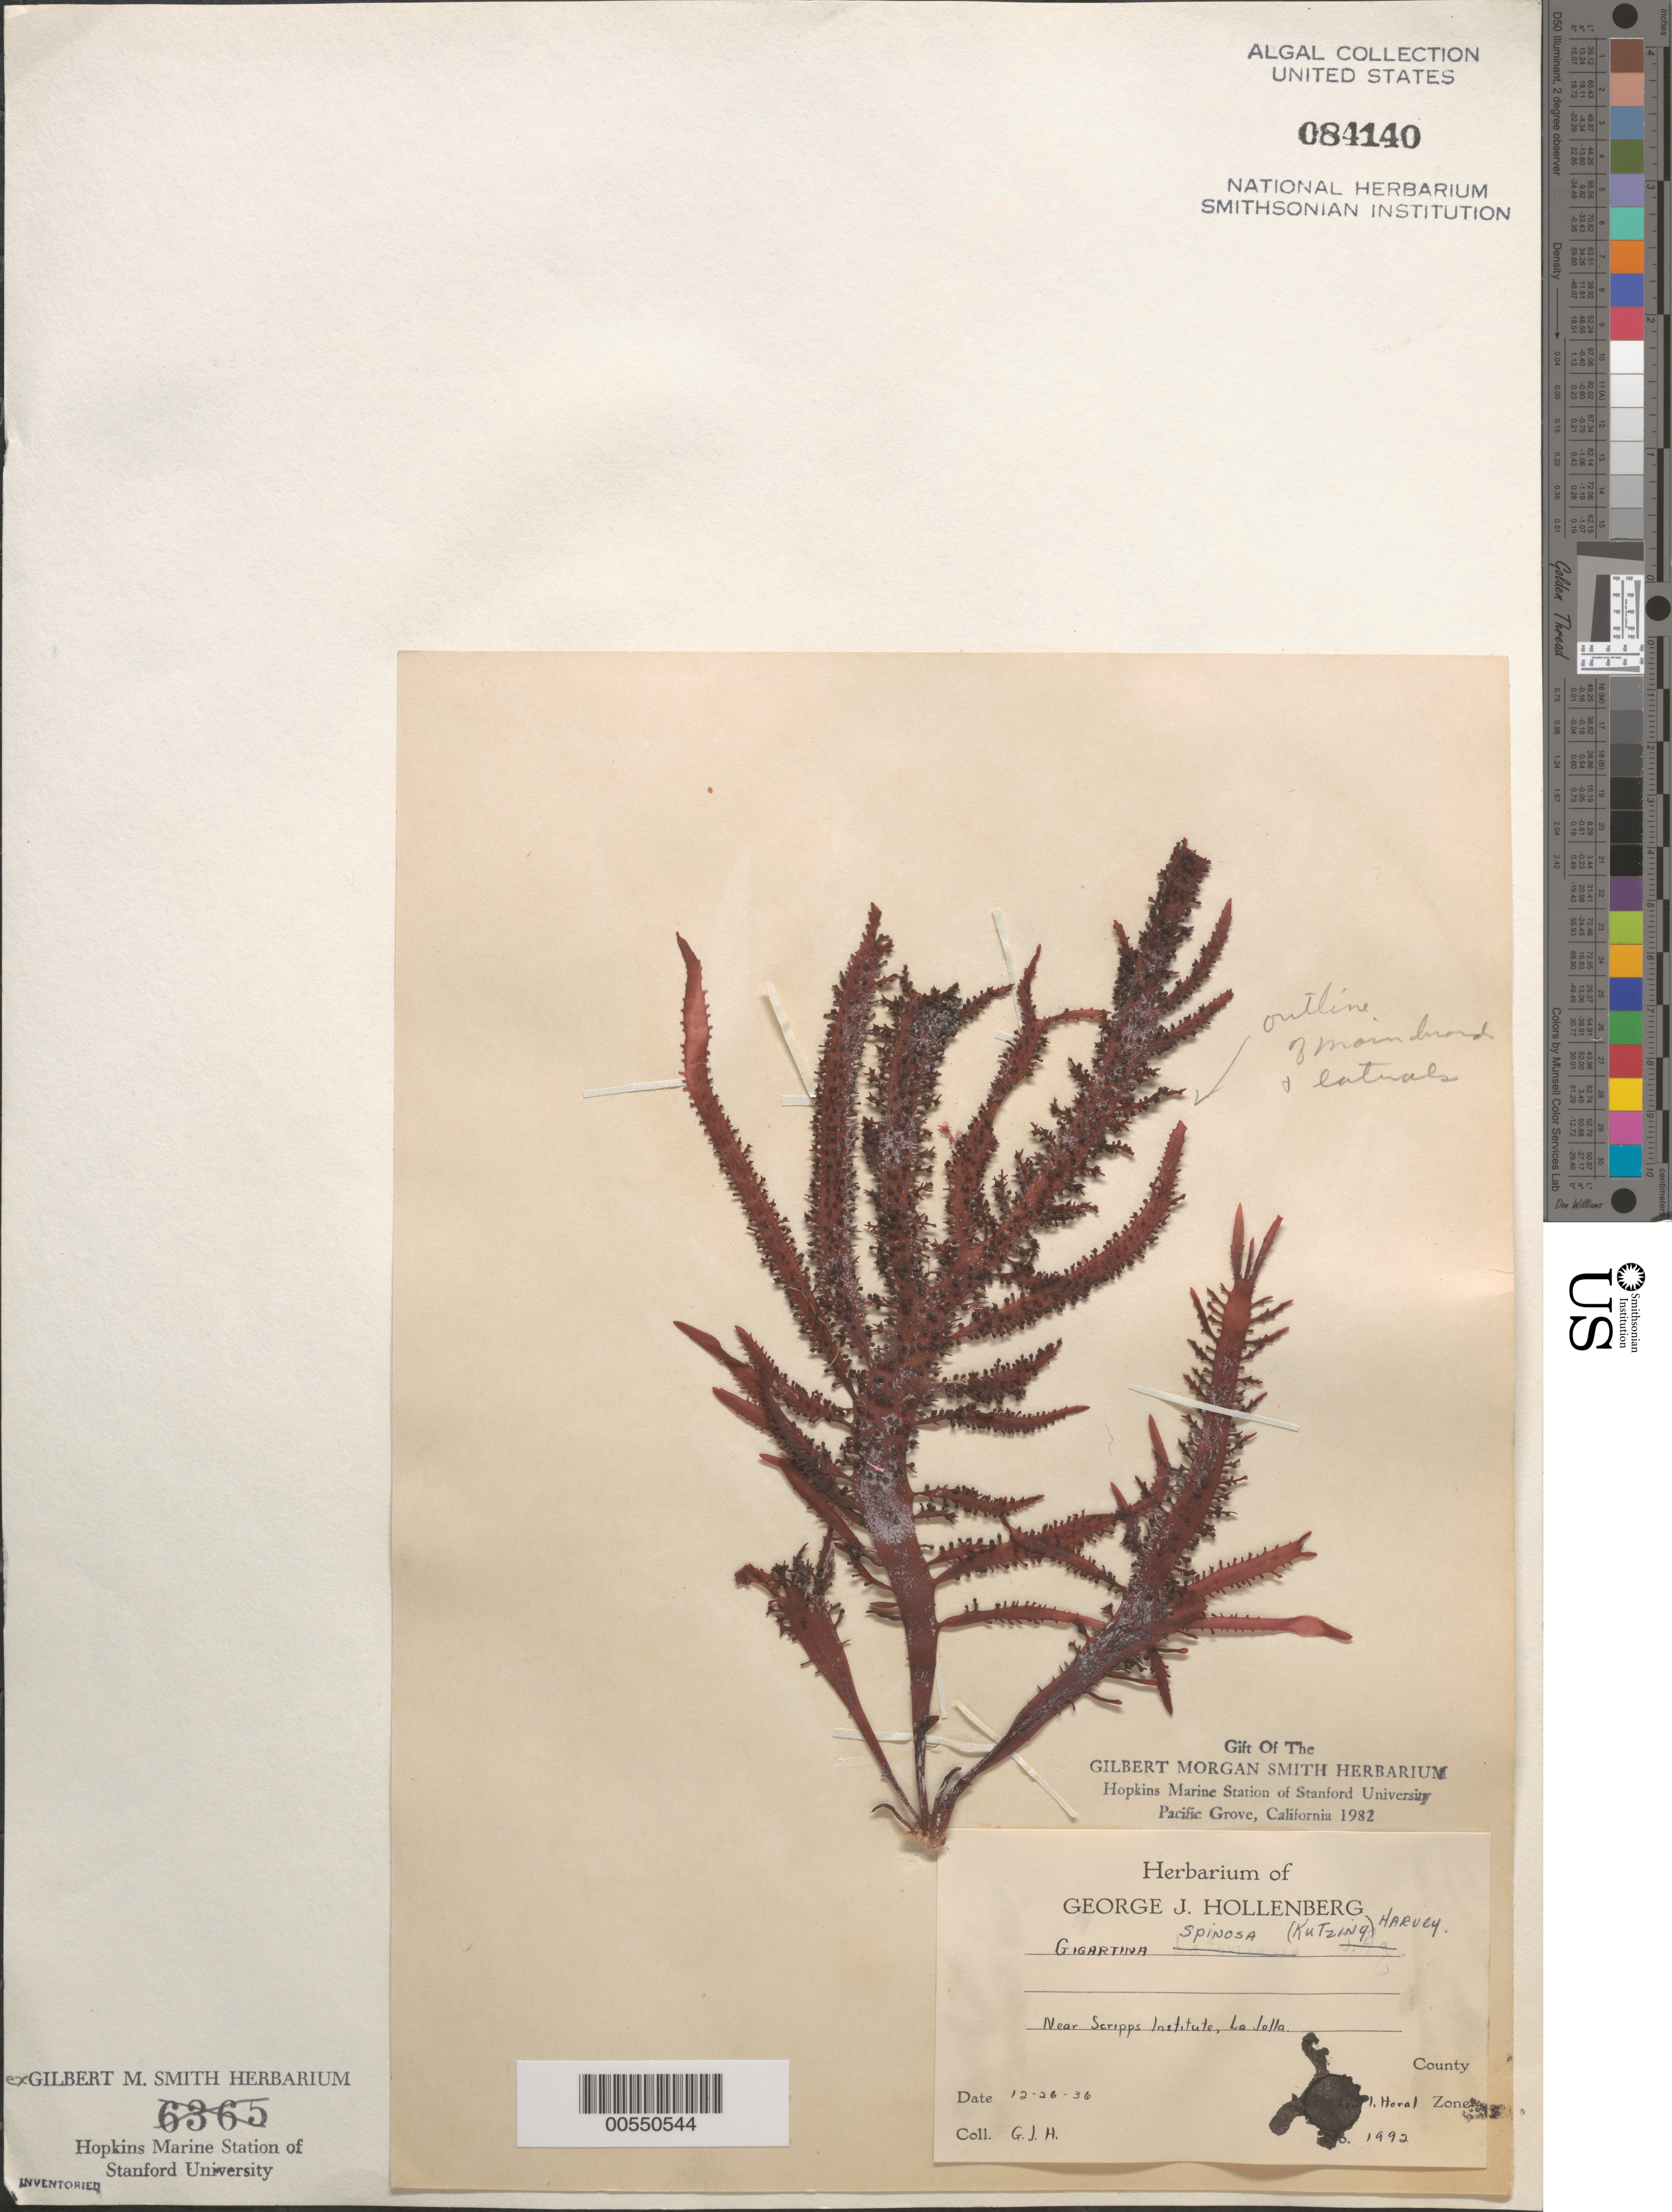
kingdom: Plantae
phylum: Rhodophyta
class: Florideophyceae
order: Gigartinales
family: Gigartinaceae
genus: Chondracanthus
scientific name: Chondracanthus spinosus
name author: (Kütz.) Guiry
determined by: Algae name updating Project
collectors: G. Hollenberg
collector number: GJH 1992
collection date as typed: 26 Dec 1936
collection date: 1936-12-26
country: United States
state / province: California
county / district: San Diego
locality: La Jolla, near Scripps Institution of Oceanography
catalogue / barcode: US 84140